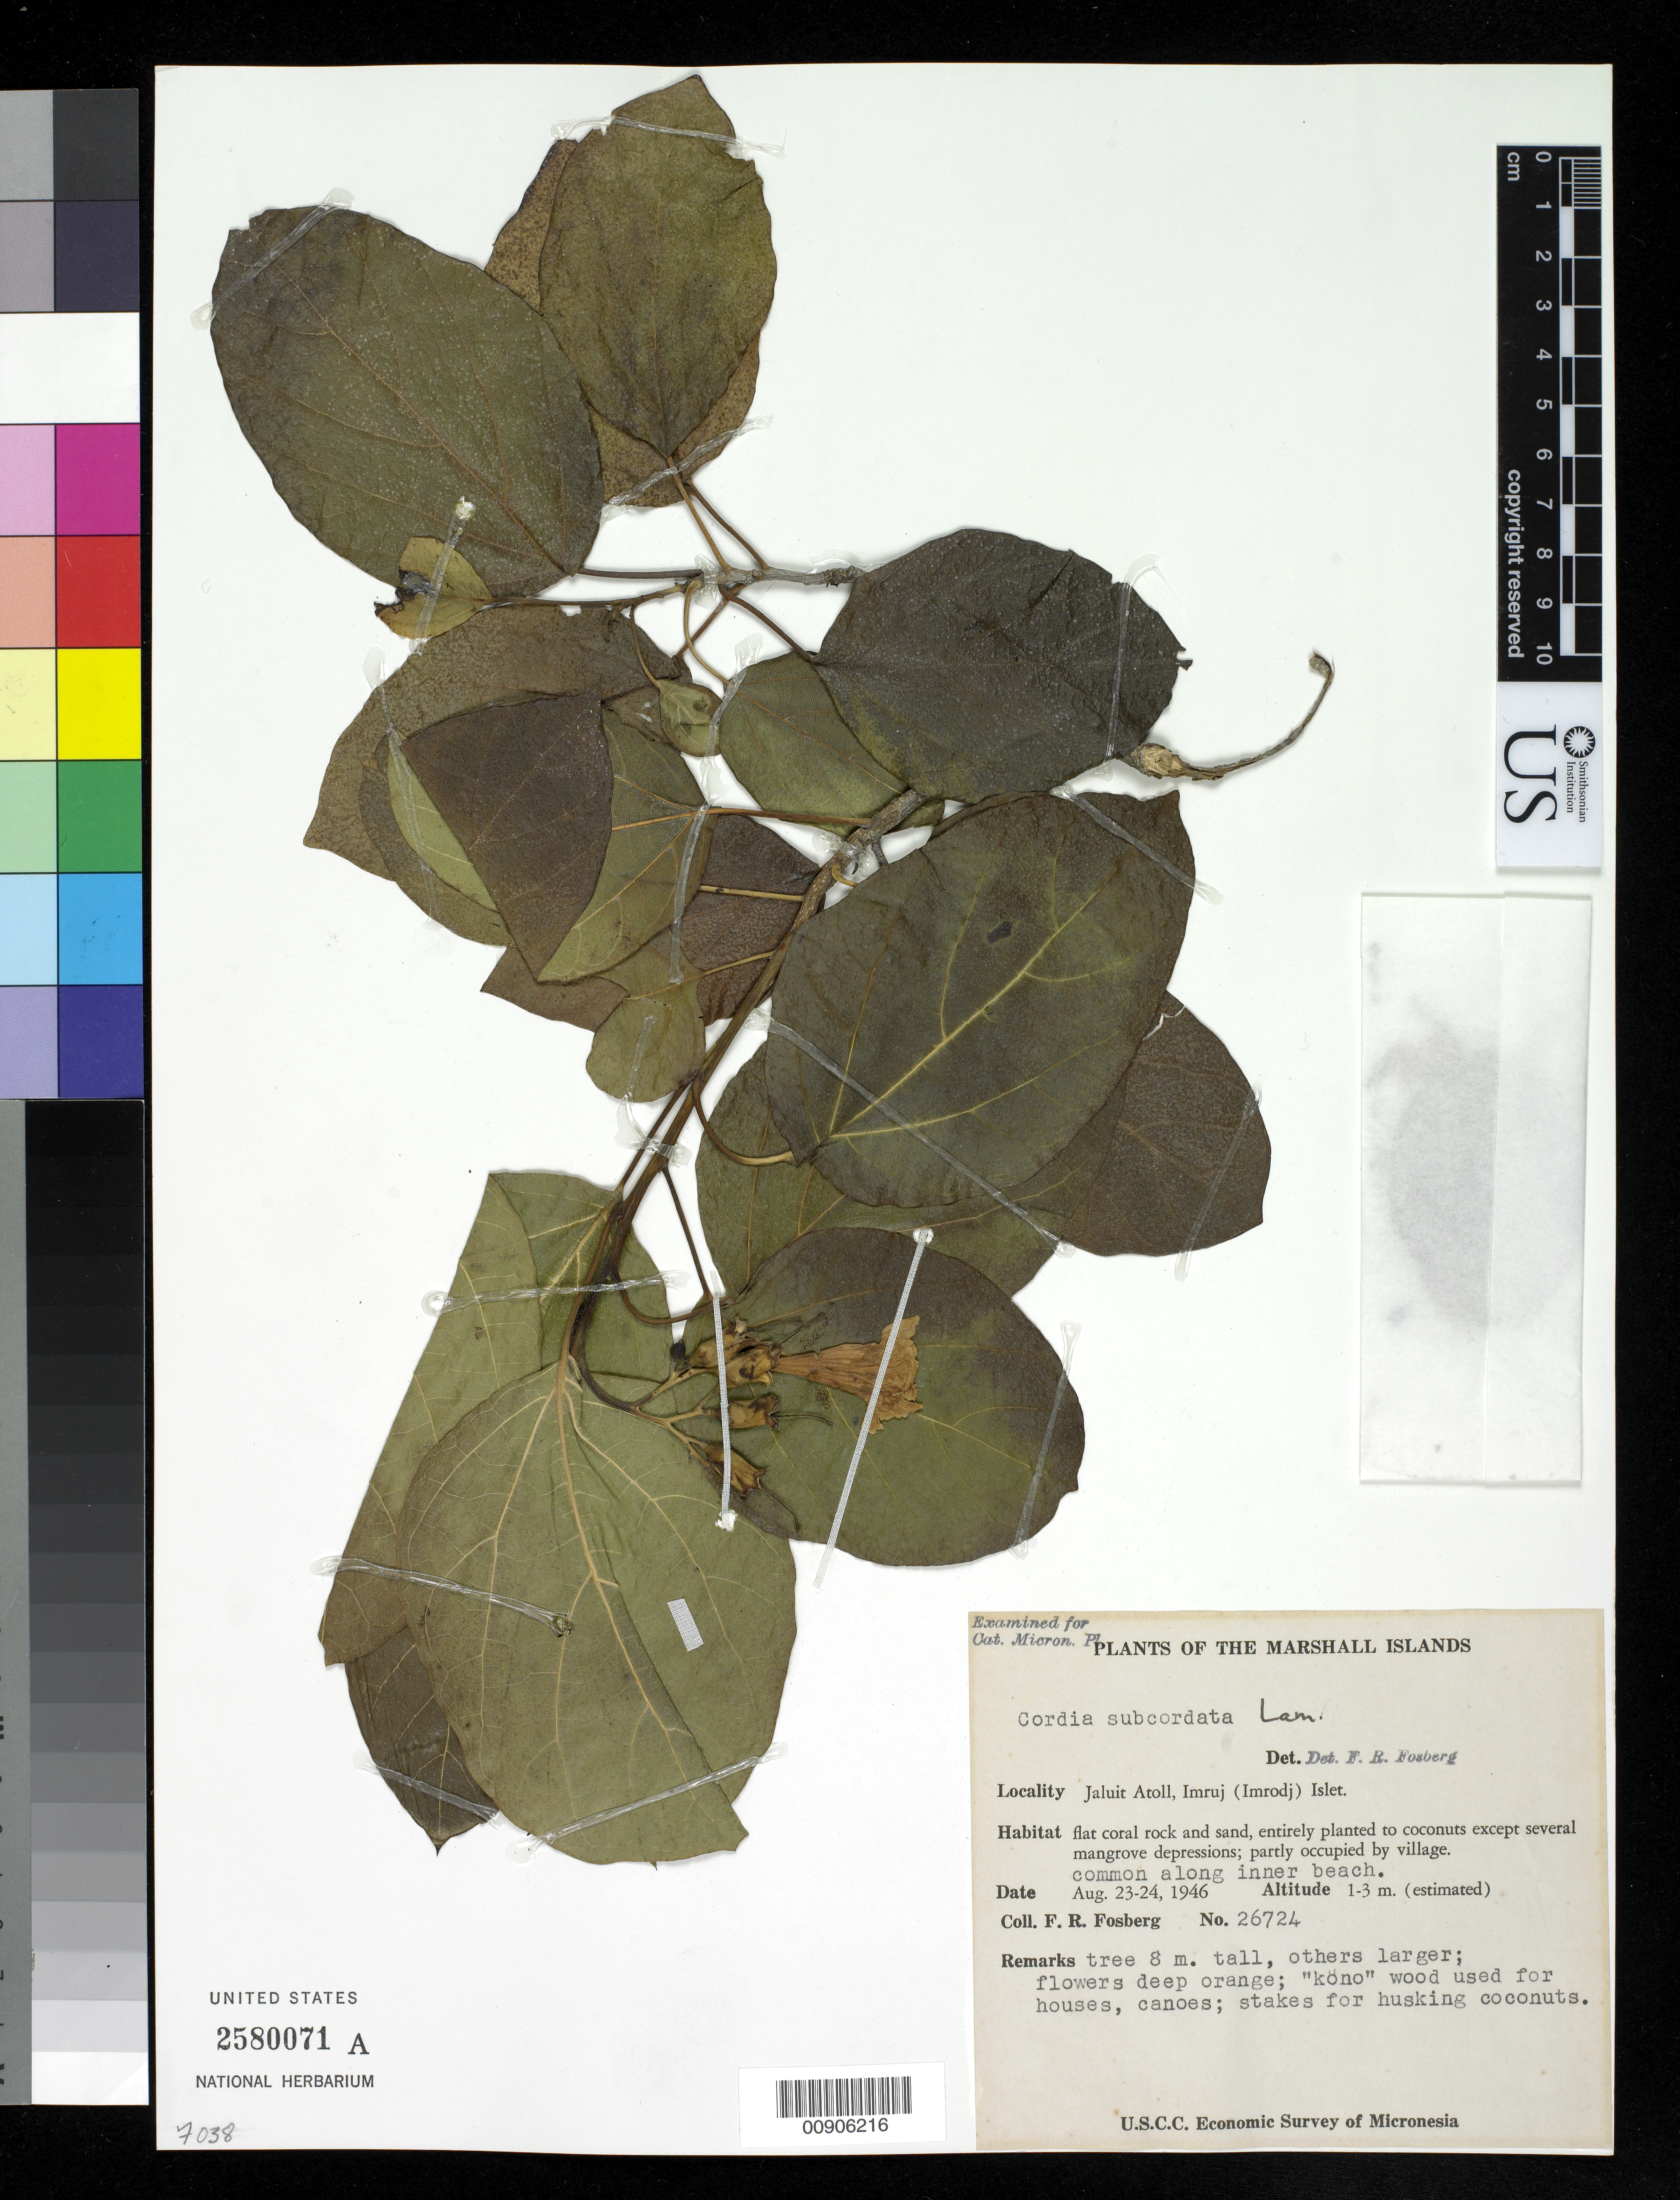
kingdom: Plantae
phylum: Tracheophyta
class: Magnoliopsida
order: Boraginales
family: Cordiaceae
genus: Cordia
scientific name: Cordia subcordata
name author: Lam.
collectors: F. R. Fosberg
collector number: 26724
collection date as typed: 23 Aug 1946 to 24 Aug 1946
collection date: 1946-08-23/1946-08-24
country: Marshall Islands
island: Jaluit Atoll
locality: Imruj (Imrodj) Islet.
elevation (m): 1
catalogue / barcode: US 2580071A